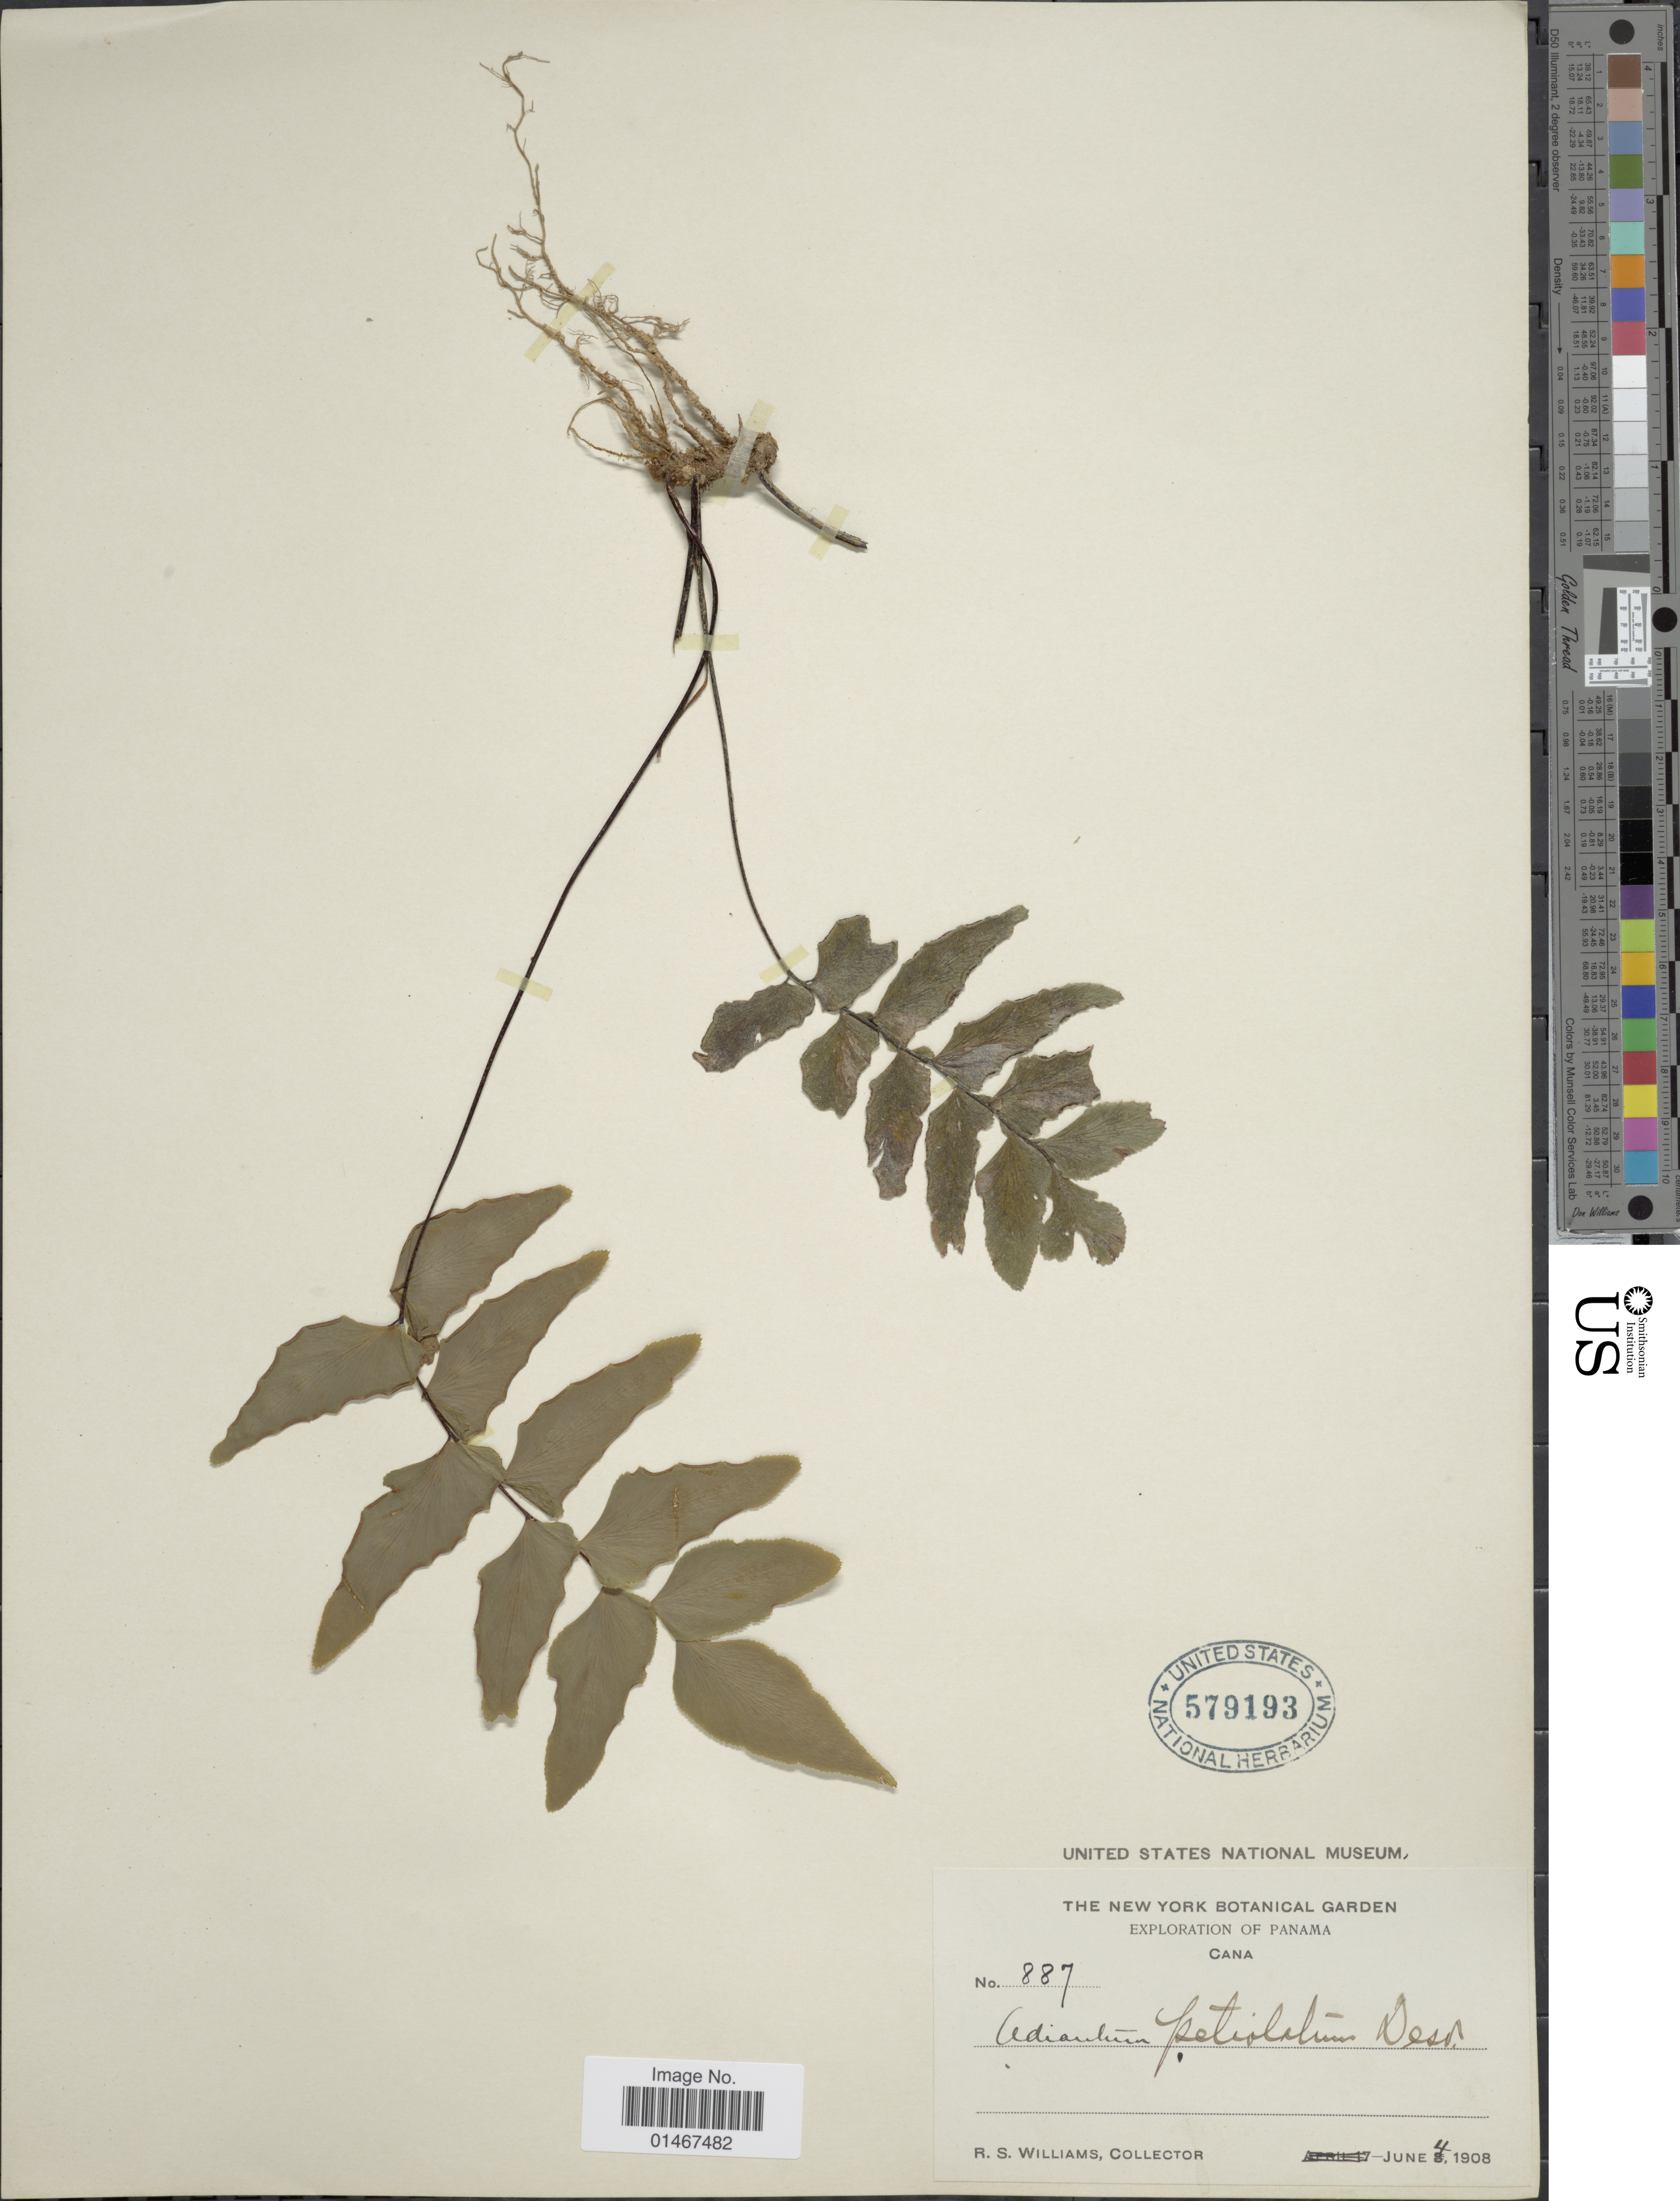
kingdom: Plantae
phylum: Tracheophyta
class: Polypodiopsida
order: Polypodiales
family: Pteridaceae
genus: Adiantum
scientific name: Adiantum petiolatum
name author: Desv.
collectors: R. S. Williams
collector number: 887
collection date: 1908-06-04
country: Panama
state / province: Panamá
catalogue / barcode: US 579193